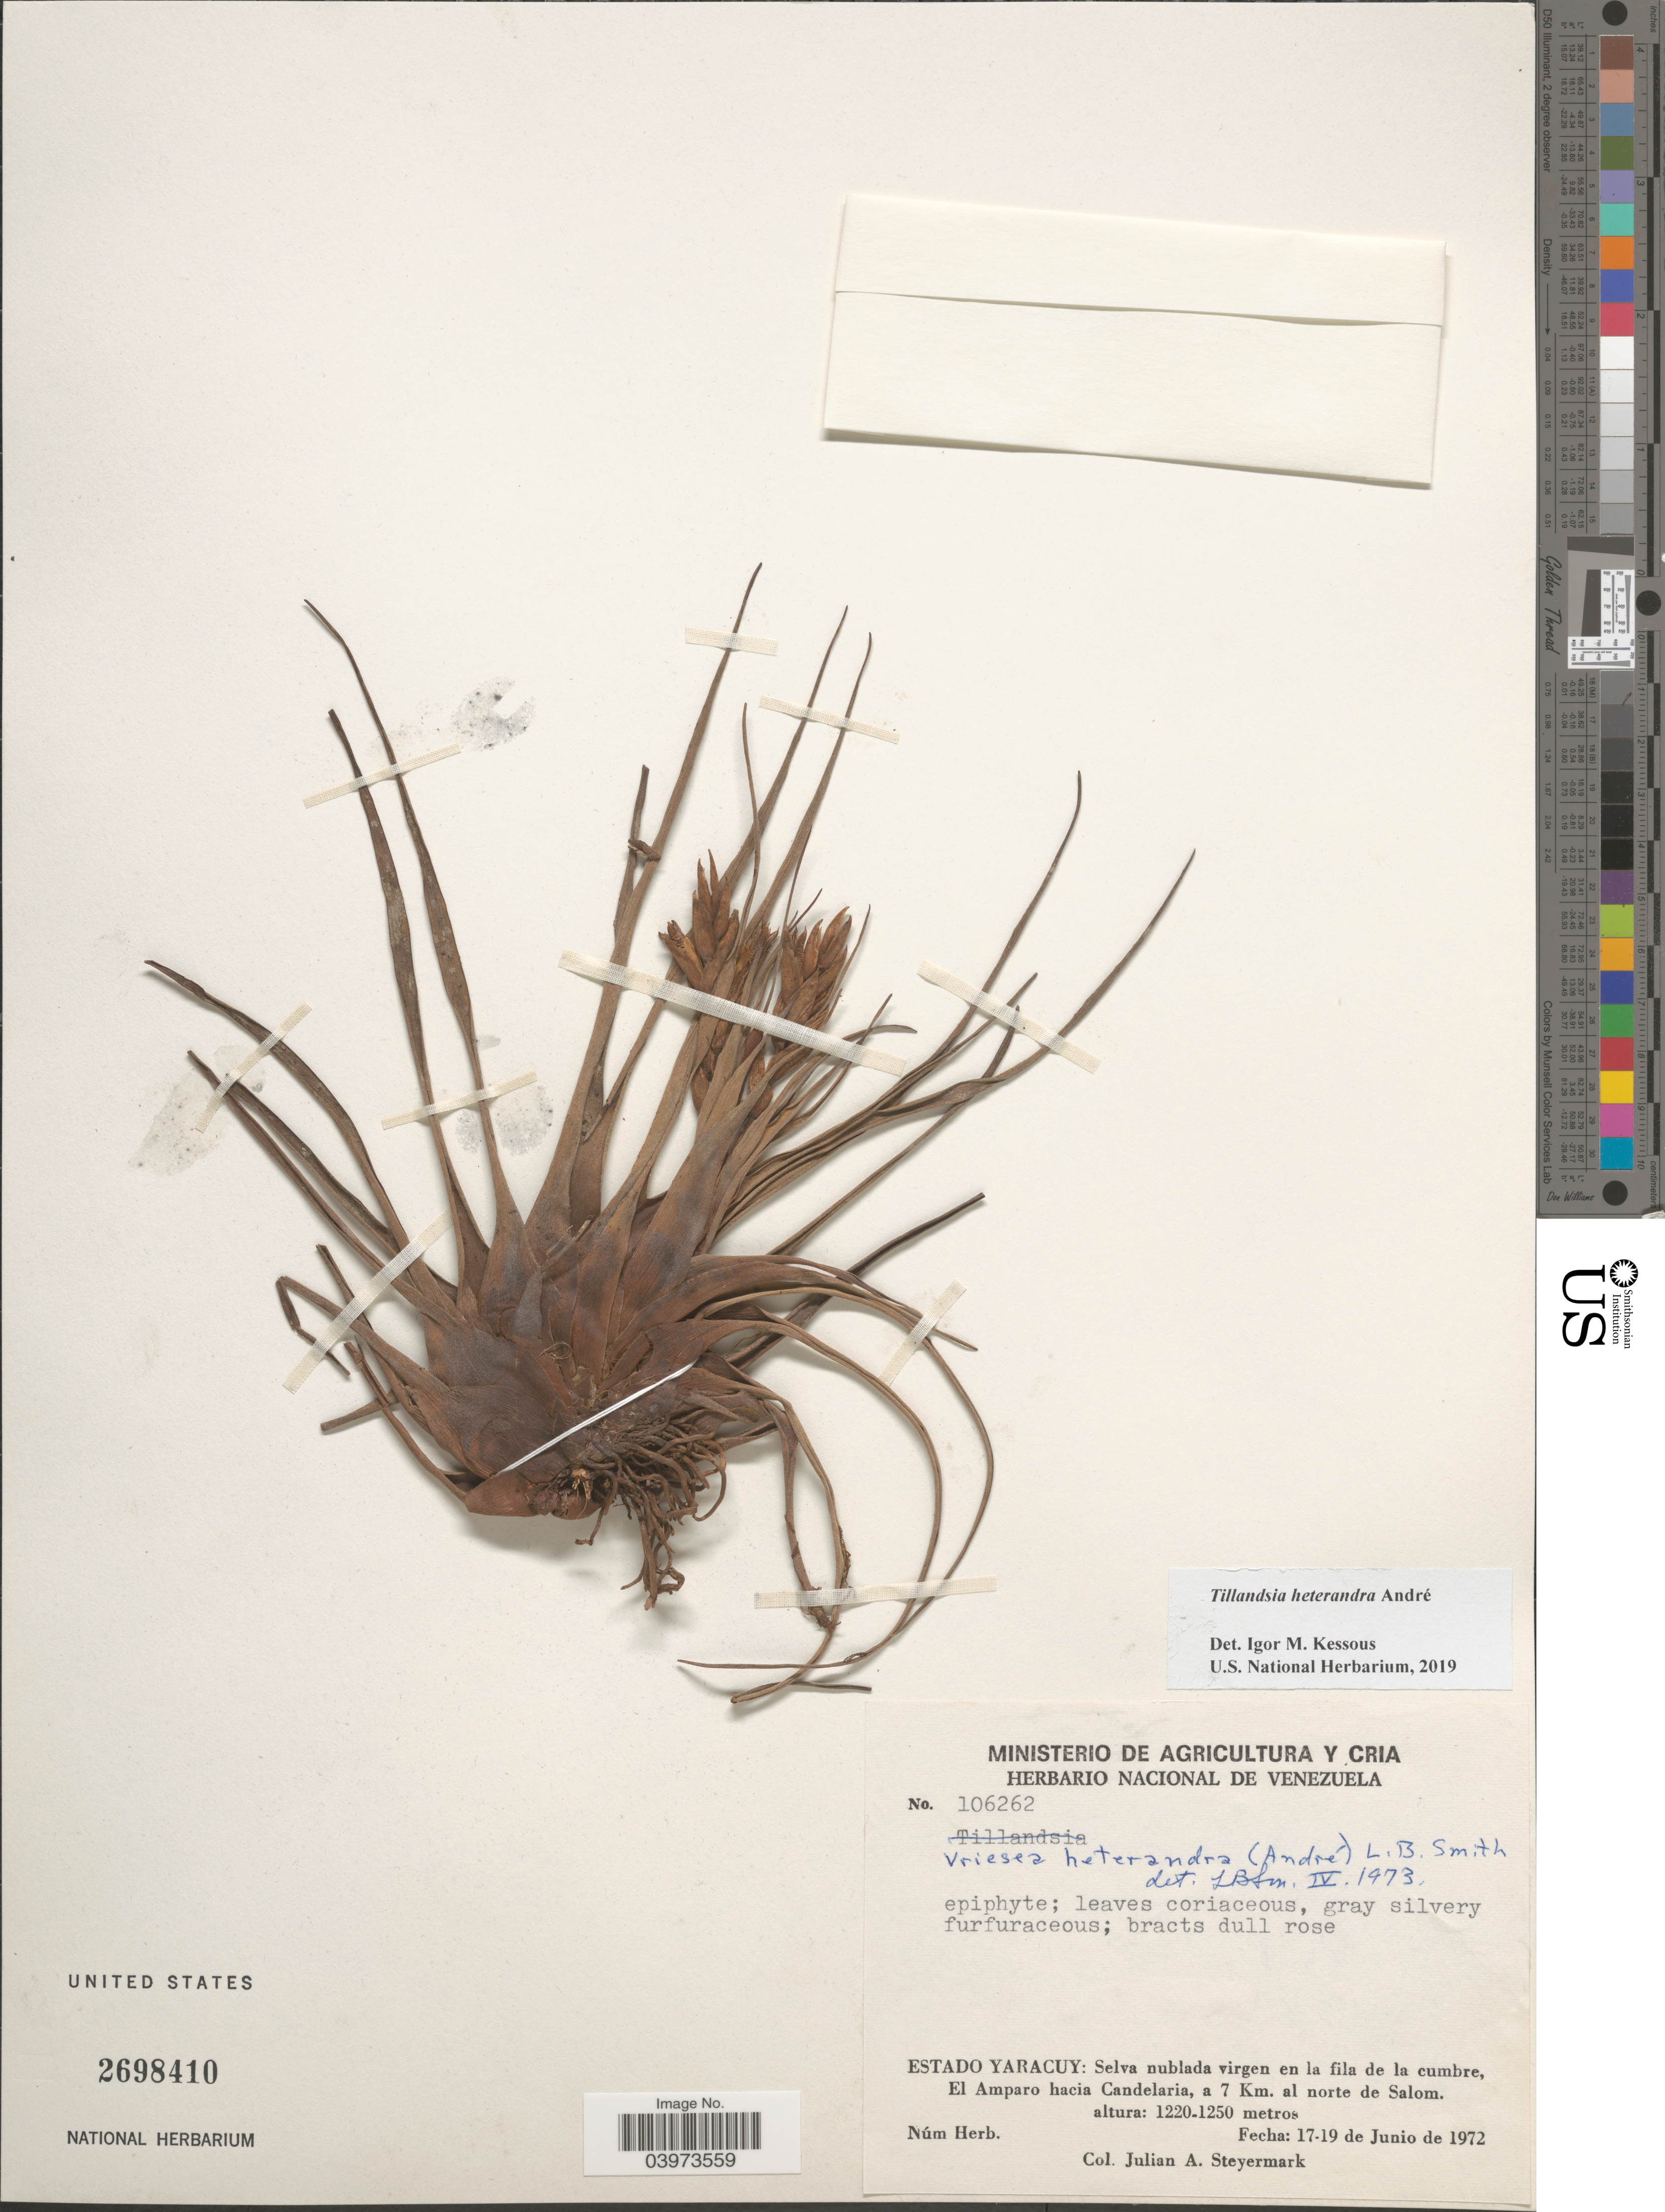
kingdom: Plantae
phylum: Tracheophyta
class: Liliopsida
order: Poales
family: Bromeliaceae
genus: Tillandsia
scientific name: Tillandsia heterandra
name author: André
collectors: J. Steyermark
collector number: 106262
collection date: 1972-06-17/1972-06-19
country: Venezuela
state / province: Yaracuy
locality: El Amparo hacia Candelaria, a 7 Km. al norte de Salom.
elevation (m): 1220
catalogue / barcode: US 2698410